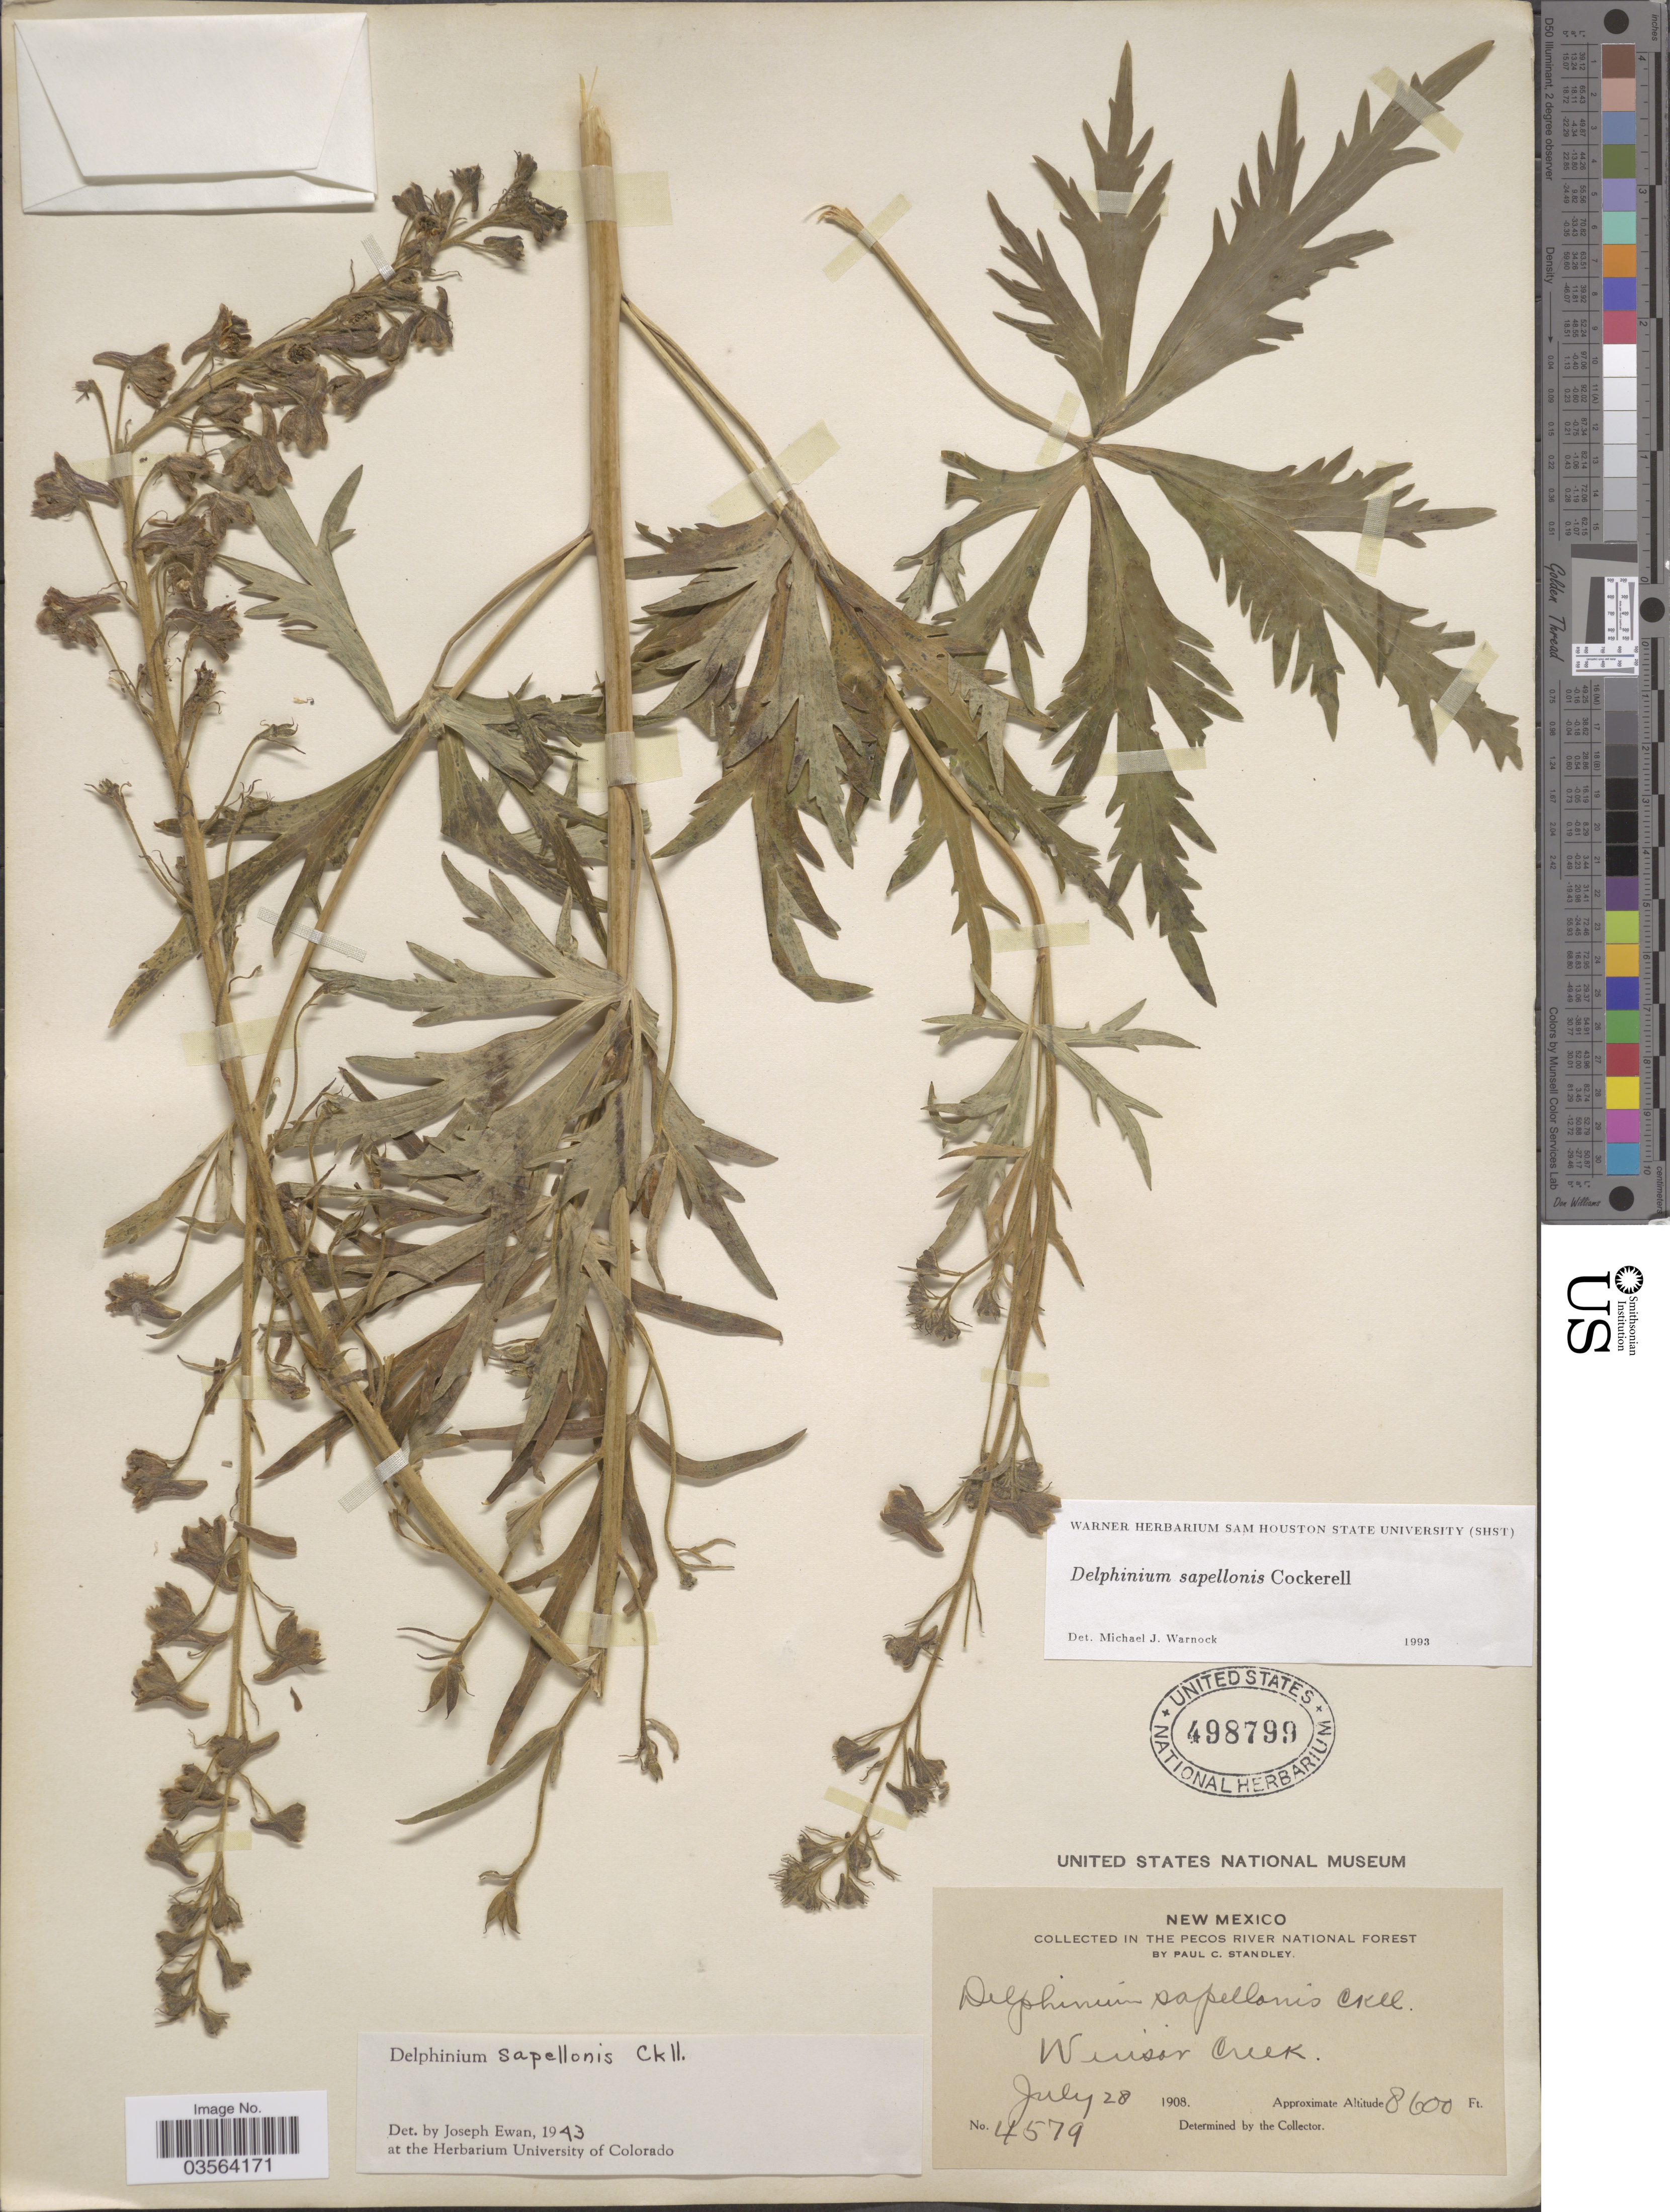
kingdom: Plantae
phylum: Tracheophyta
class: Magnoliopsida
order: Ranunculales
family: Ranunculaceae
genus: Delphinium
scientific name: Delphinium sapellonis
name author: Cockerell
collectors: P. C. Standley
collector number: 4579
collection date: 1908-07-28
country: United States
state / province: New Mexico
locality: In the Pecos River National Forest. Winsor Creek.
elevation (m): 2621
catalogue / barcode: US 498799